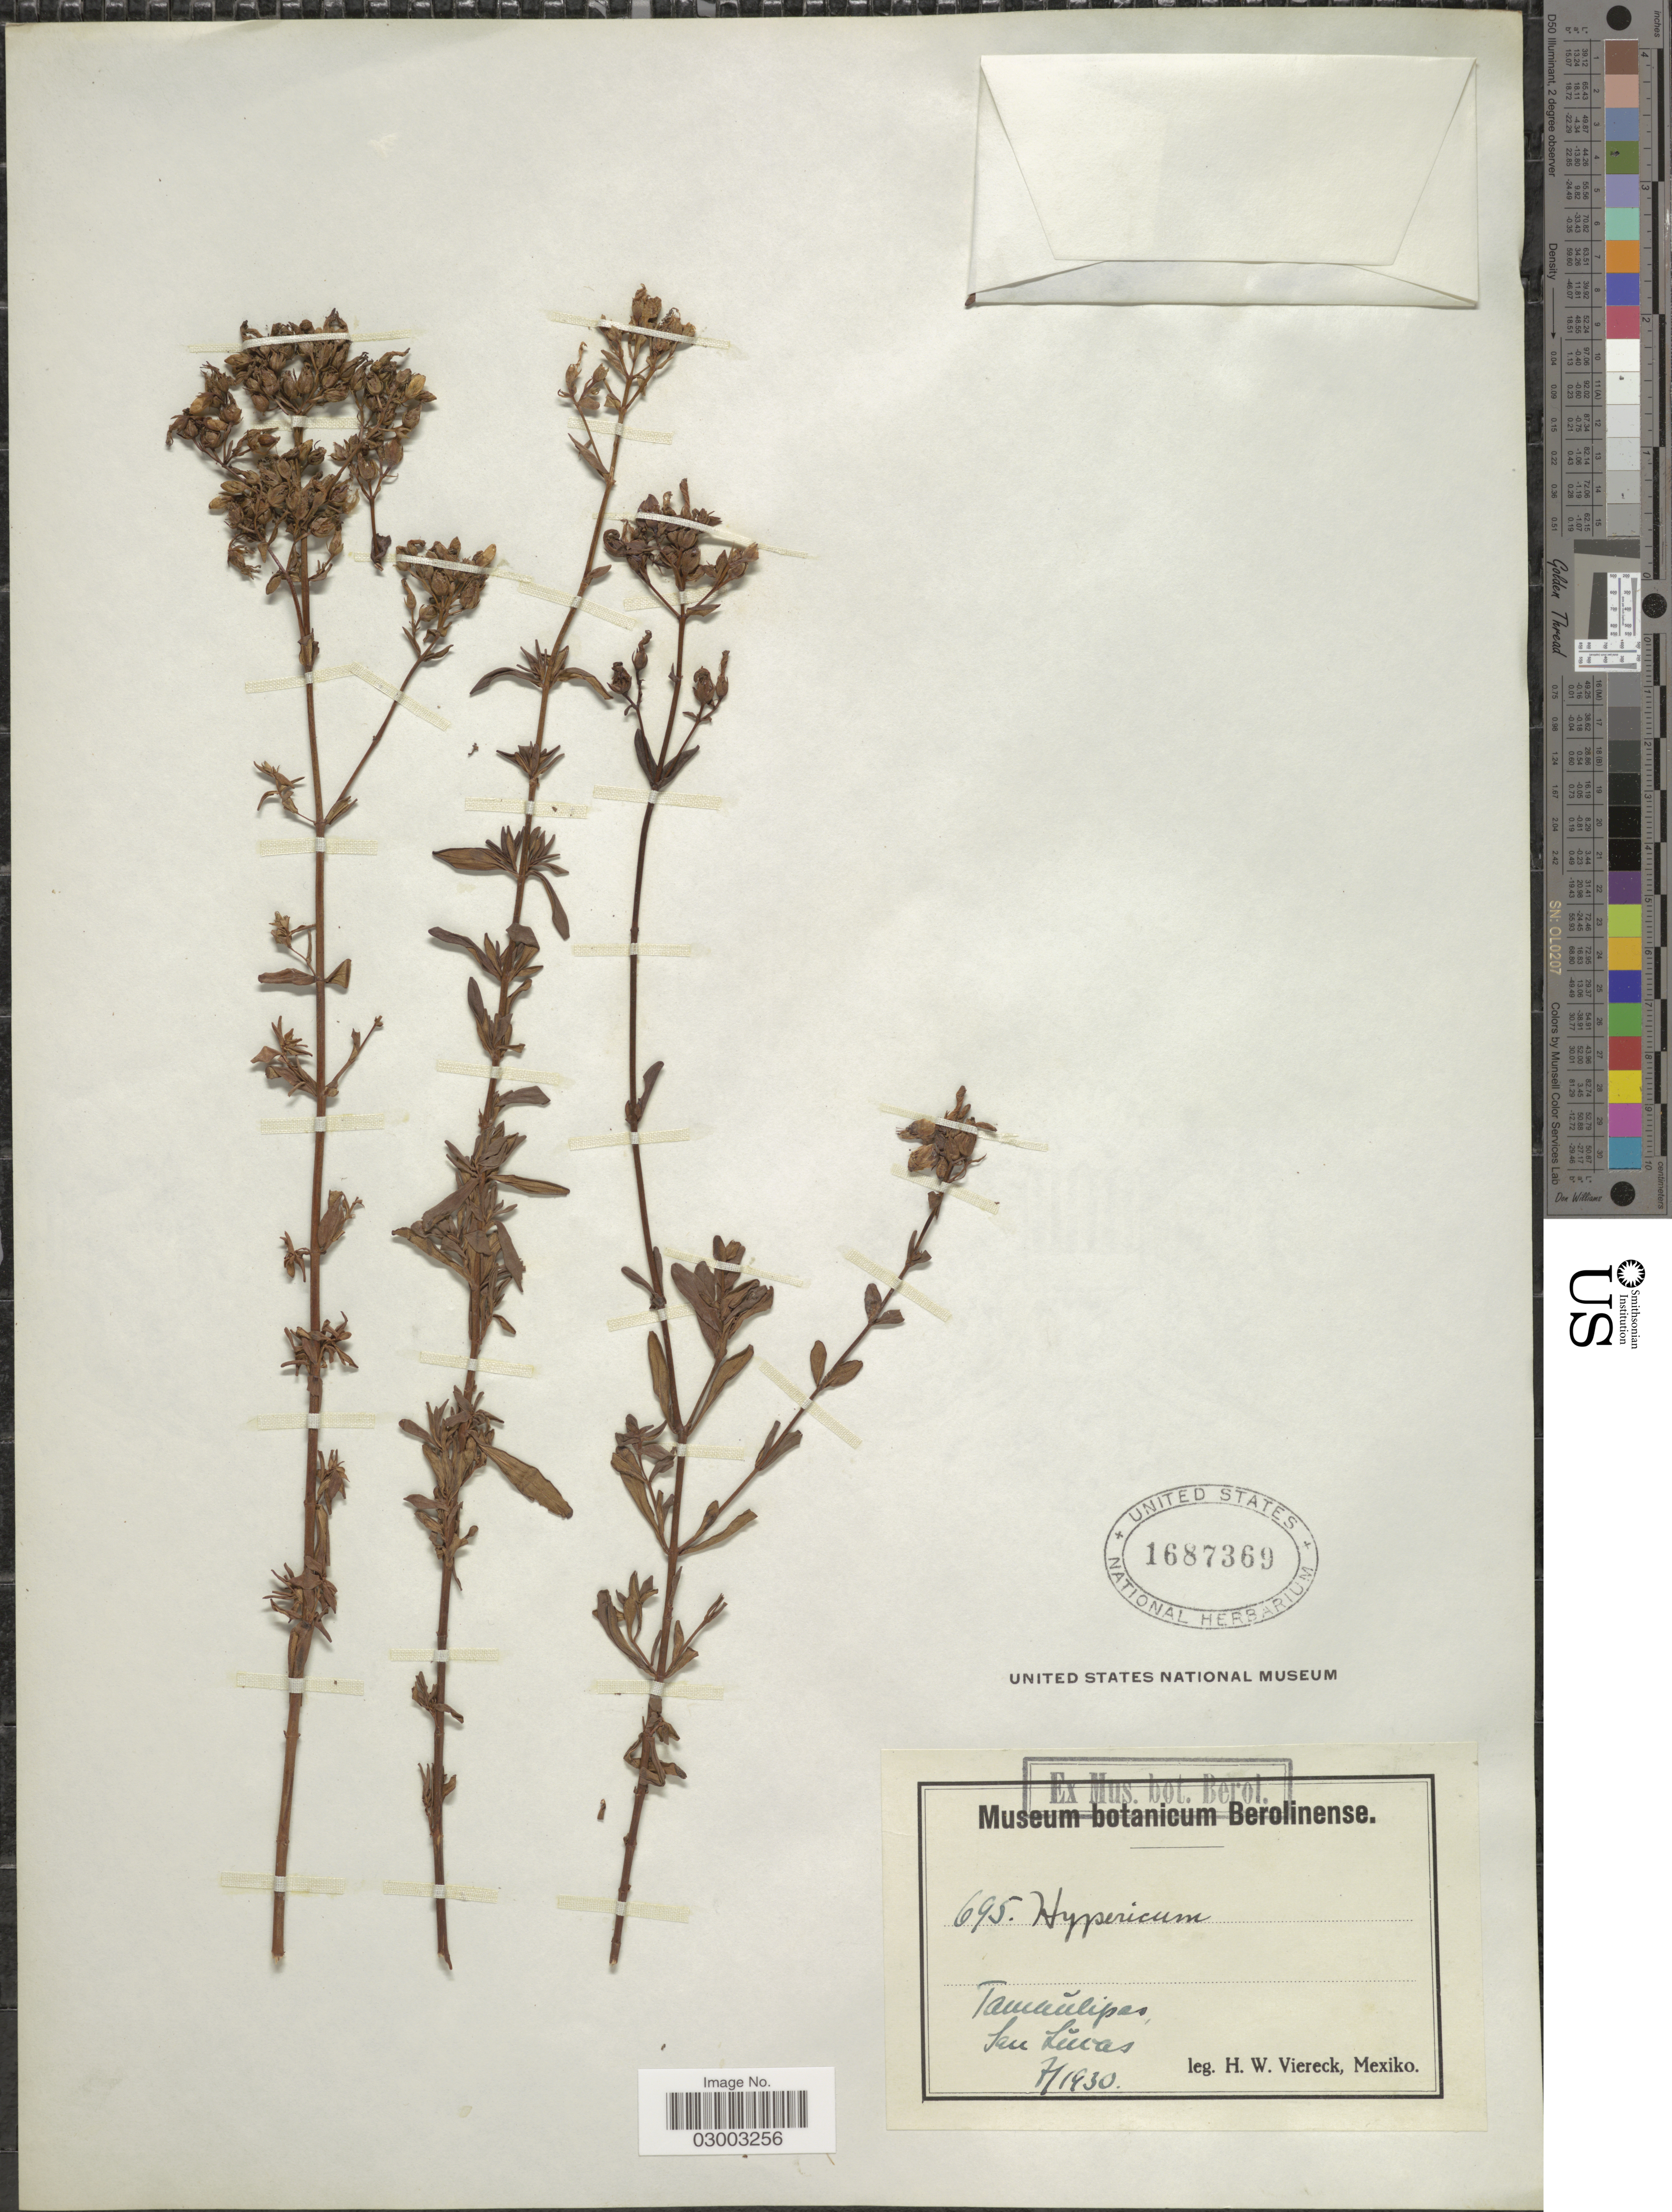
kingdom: Plantae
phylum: Tracheophyta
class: Magnoliopsida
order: Malpighiales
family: Hypericaceae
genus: Hypericum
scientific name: Hypericum pringlei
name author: S. Watson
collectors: H. W. Viereck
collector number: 695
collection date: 1930-07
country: Mexico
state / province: Tamaulipas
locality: San Lücas.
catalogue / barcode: US 1687369